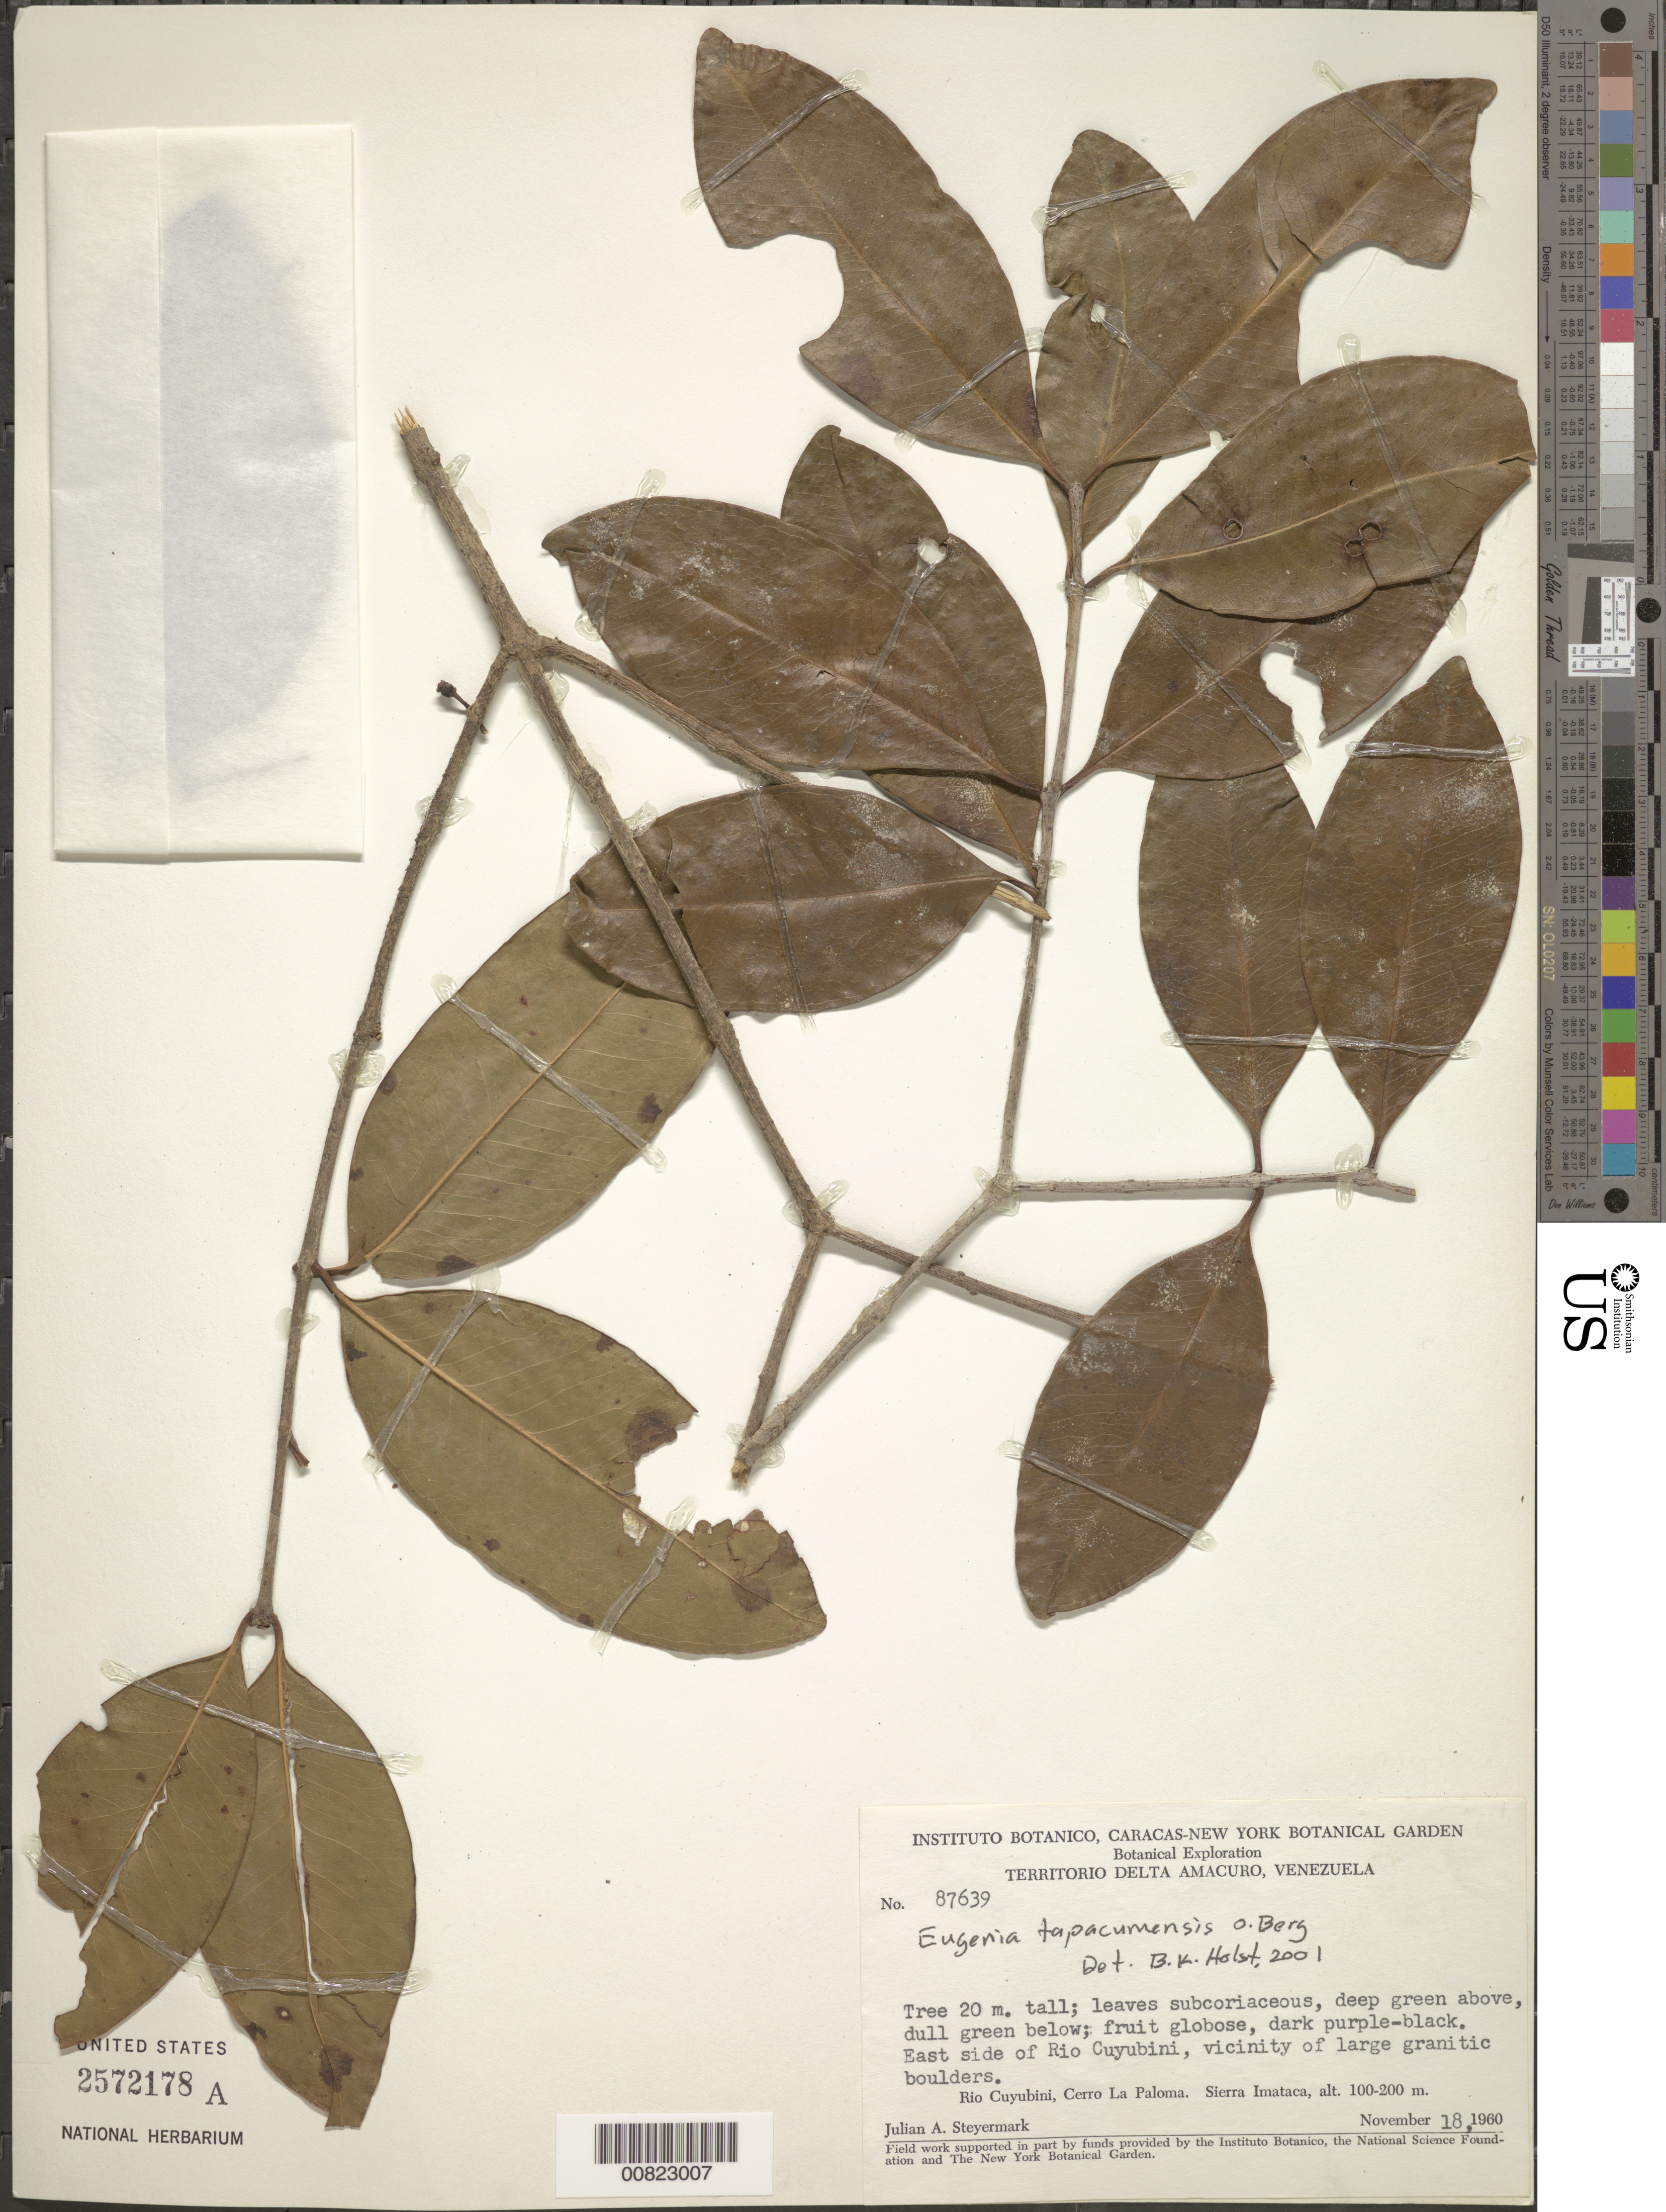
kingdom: Plantae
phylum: Tracheophyta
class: Magnoliopsida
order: Myrtales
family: Myrtaceae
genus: Eugenia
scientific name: Eugenia stictopetala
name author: DC.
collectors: J. Steyermark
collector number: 87639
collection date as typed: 18-Nov-60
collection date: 1960-11-18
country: Venezuela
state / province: Delta Amacuro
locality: Río Cuyubini, E side; Cerro La Paloma, Sierra Imataca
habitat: Large granitic boulders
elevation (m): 100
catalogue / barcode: US 2572178A